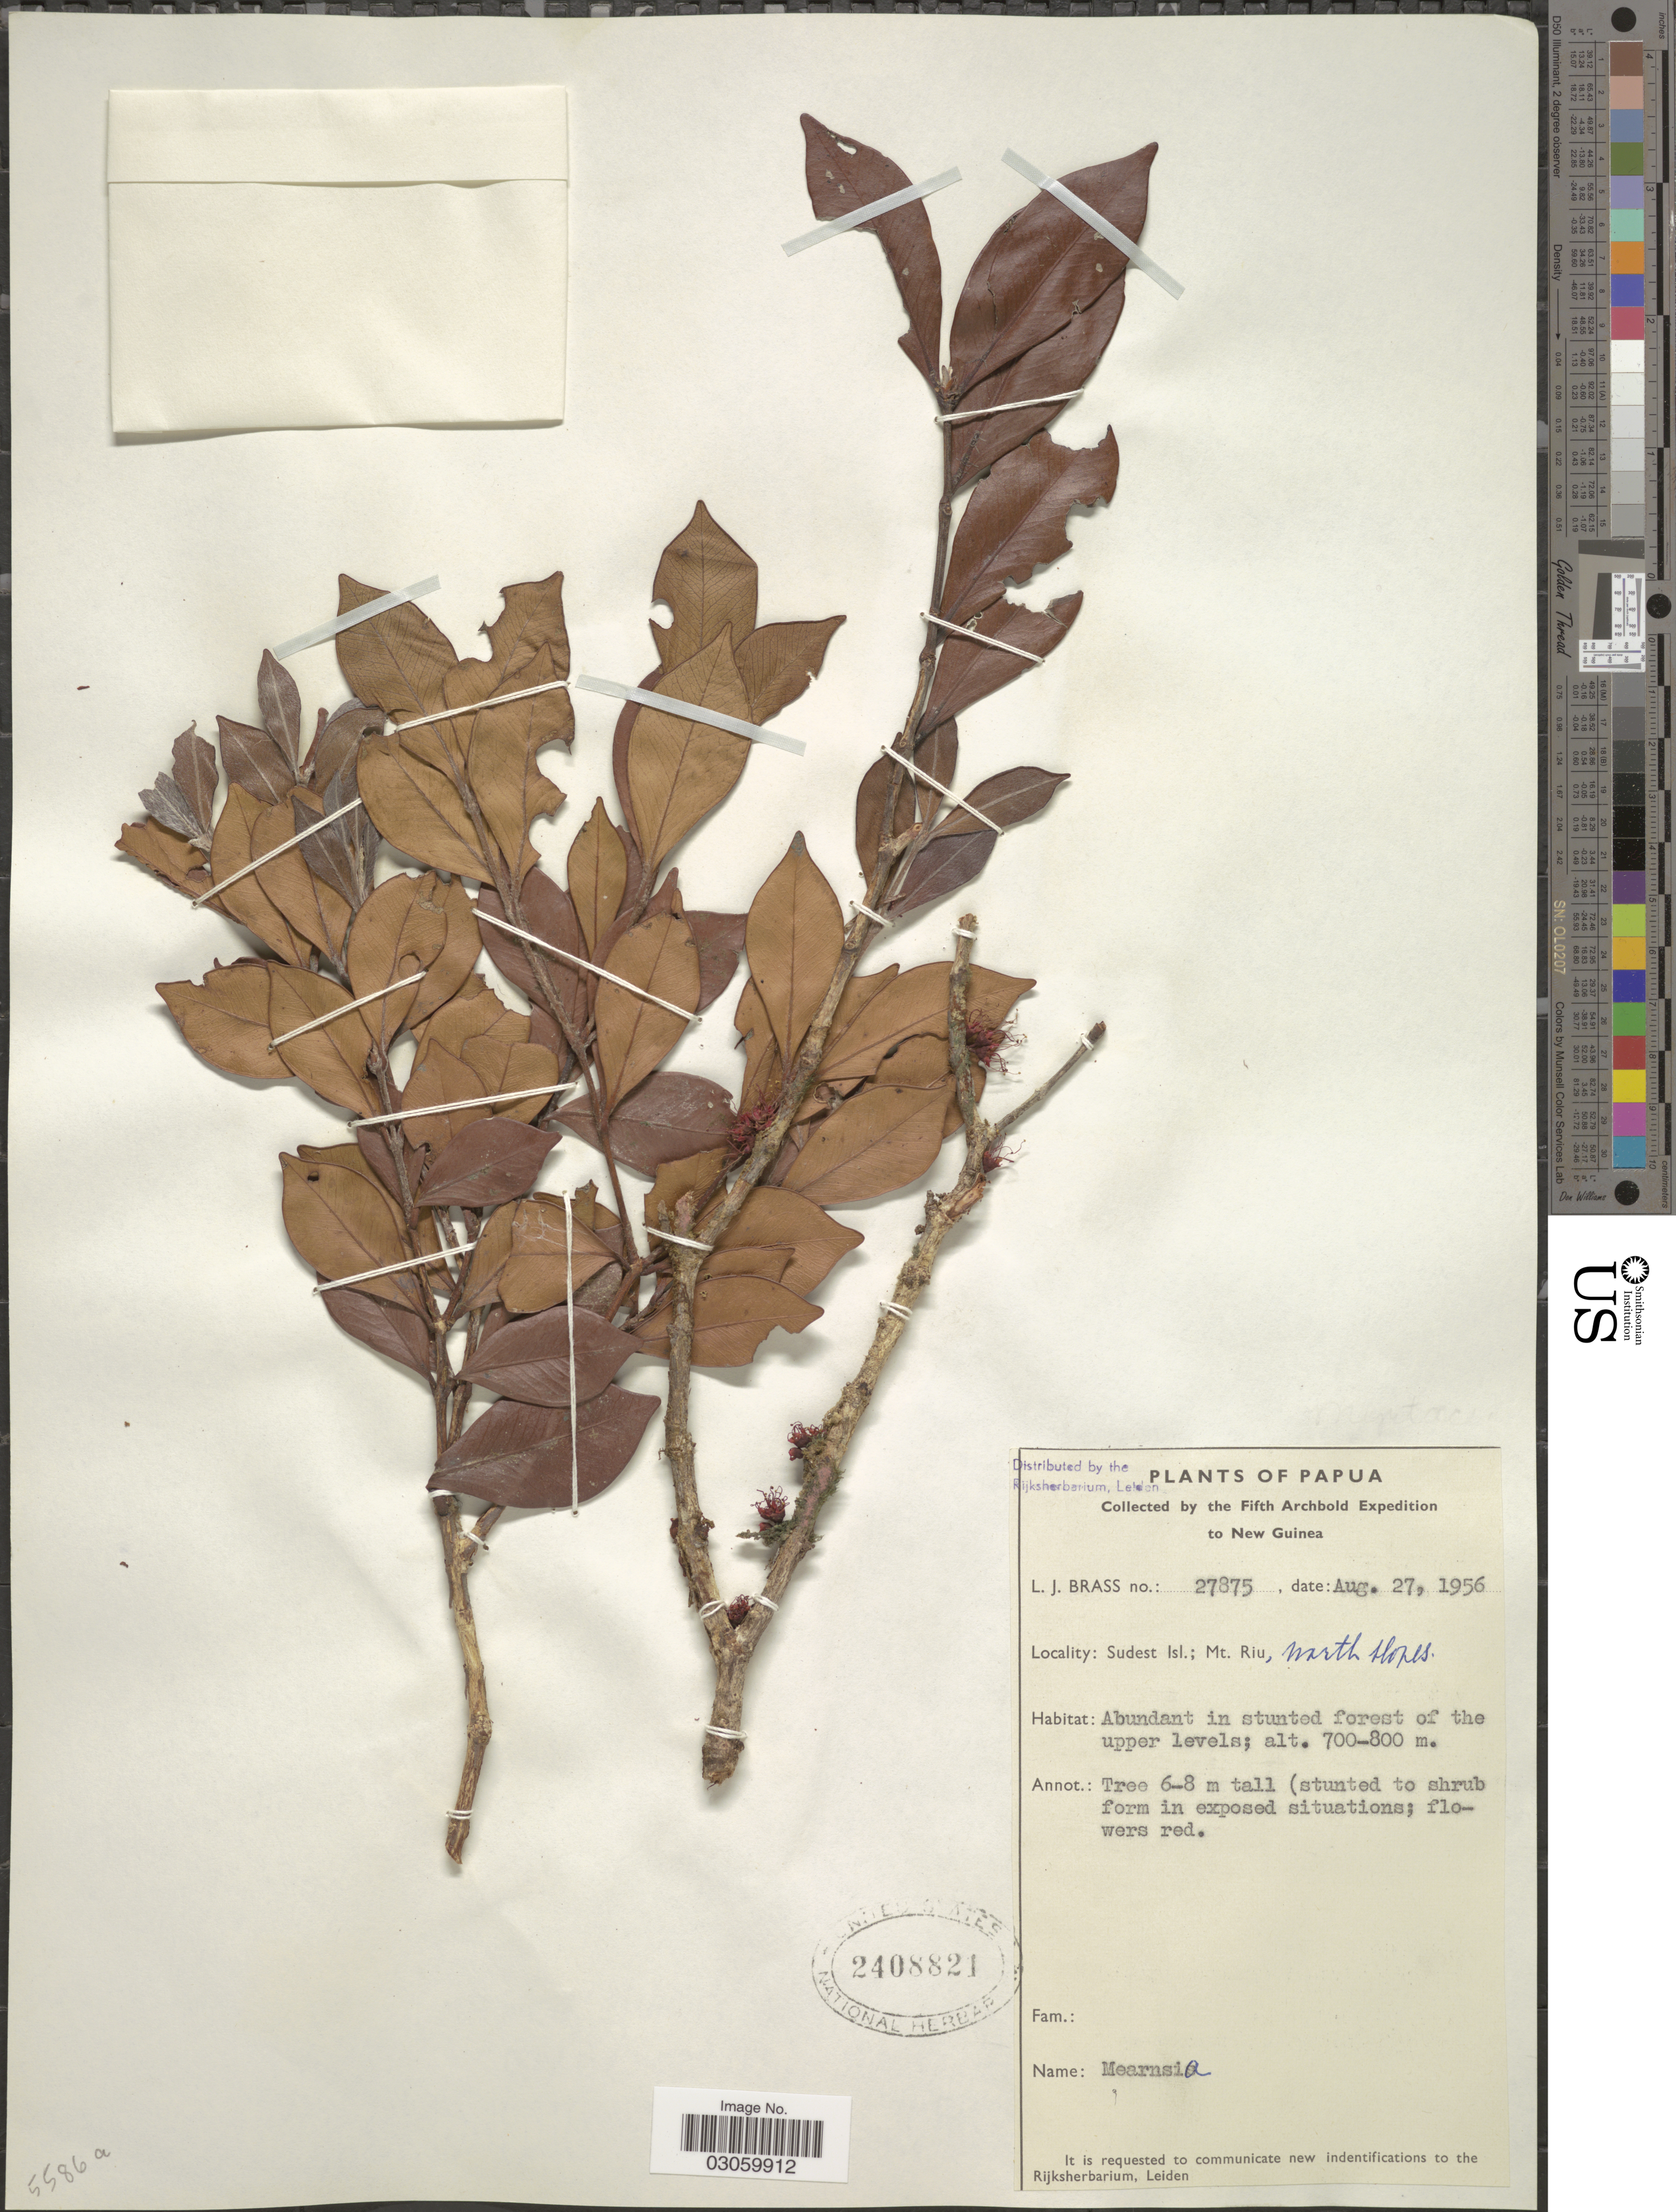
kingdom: Plantae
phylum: Tracheophyta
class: Magnoliopsida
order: Myrtales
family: Myrtaceae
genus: Metrosideros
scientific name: Metrosideros sp.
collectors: L. J. Brass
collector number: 27875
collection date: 1956-08-27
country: Papua New Guinea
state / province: Milne Bay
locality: Papua. New Guinea. Sudest Isl.; Mt. Riu, north slopes.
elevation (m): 700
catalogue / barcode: US 2408821